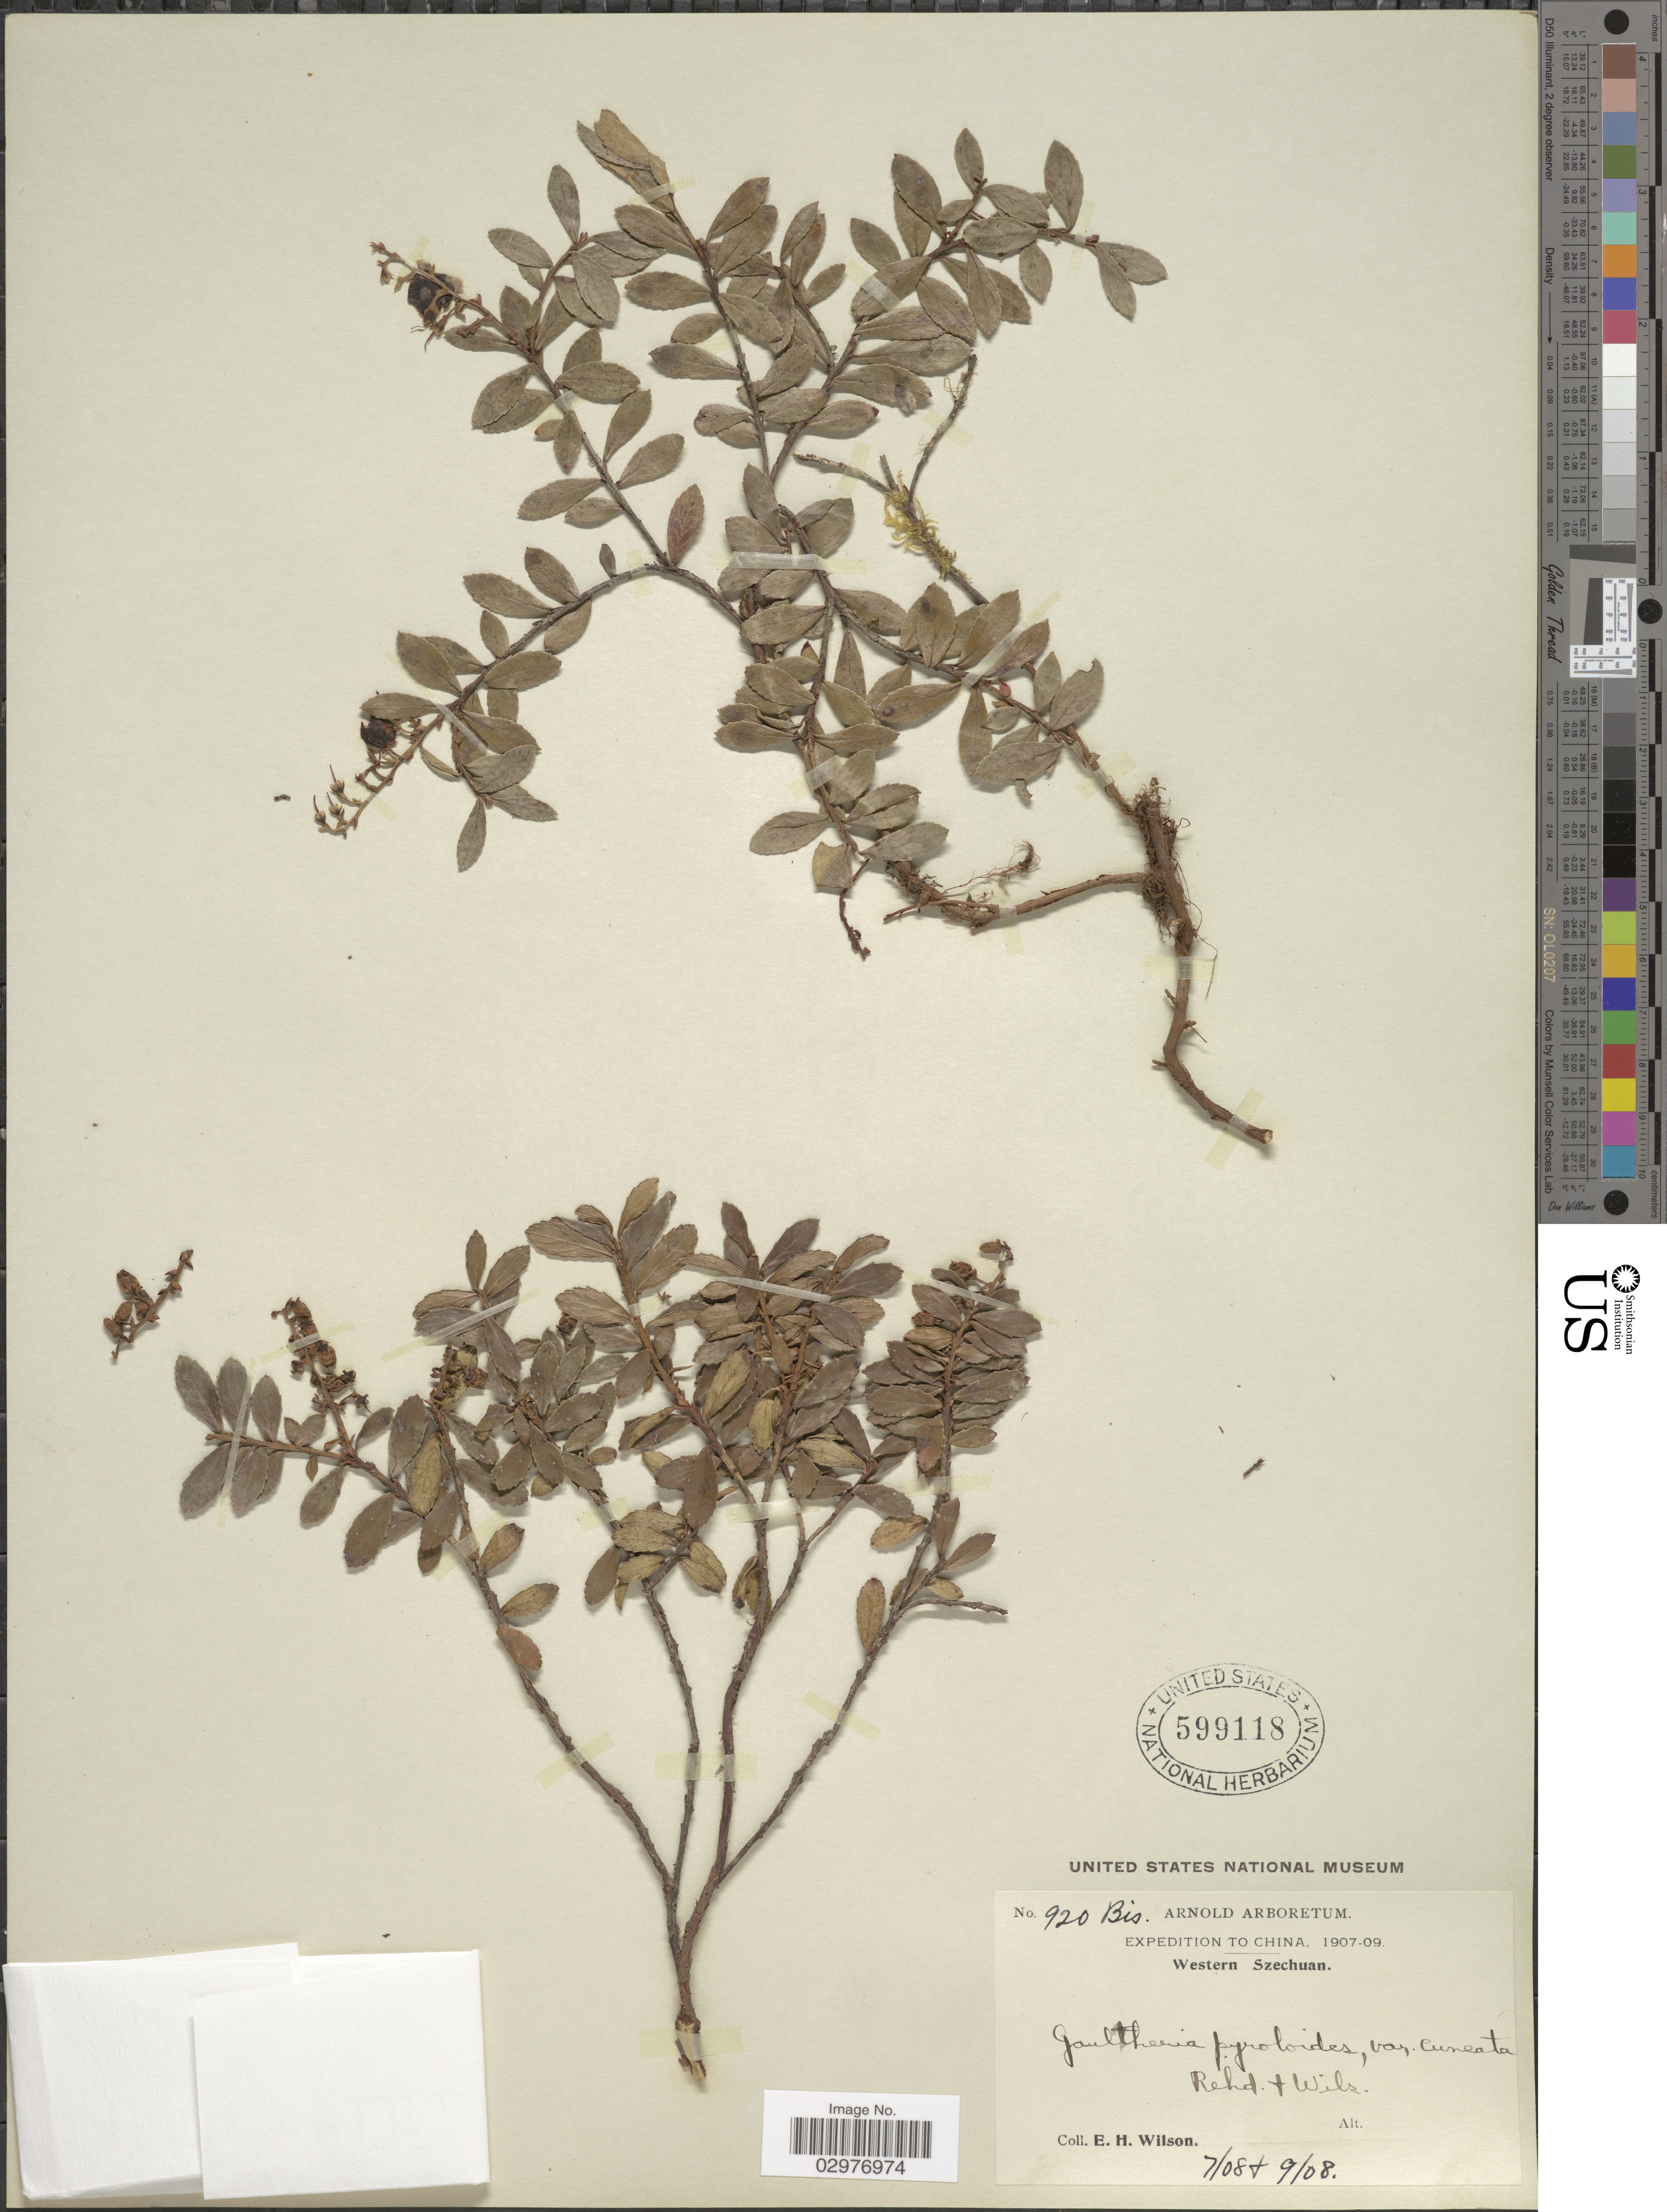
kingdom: Plantae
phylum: Tracheophyta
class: Magnoliopsida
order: Ericales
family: Ericaceae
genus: Gaultheria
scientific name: Gaultheria cuneata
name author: (Rehder & E.H. Wilson) Bean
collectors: E. Wilson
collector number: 920Bis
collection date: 1908-07/1908-09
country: China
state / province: Sichuan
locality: Western Szechuan.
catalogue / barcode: US 599118